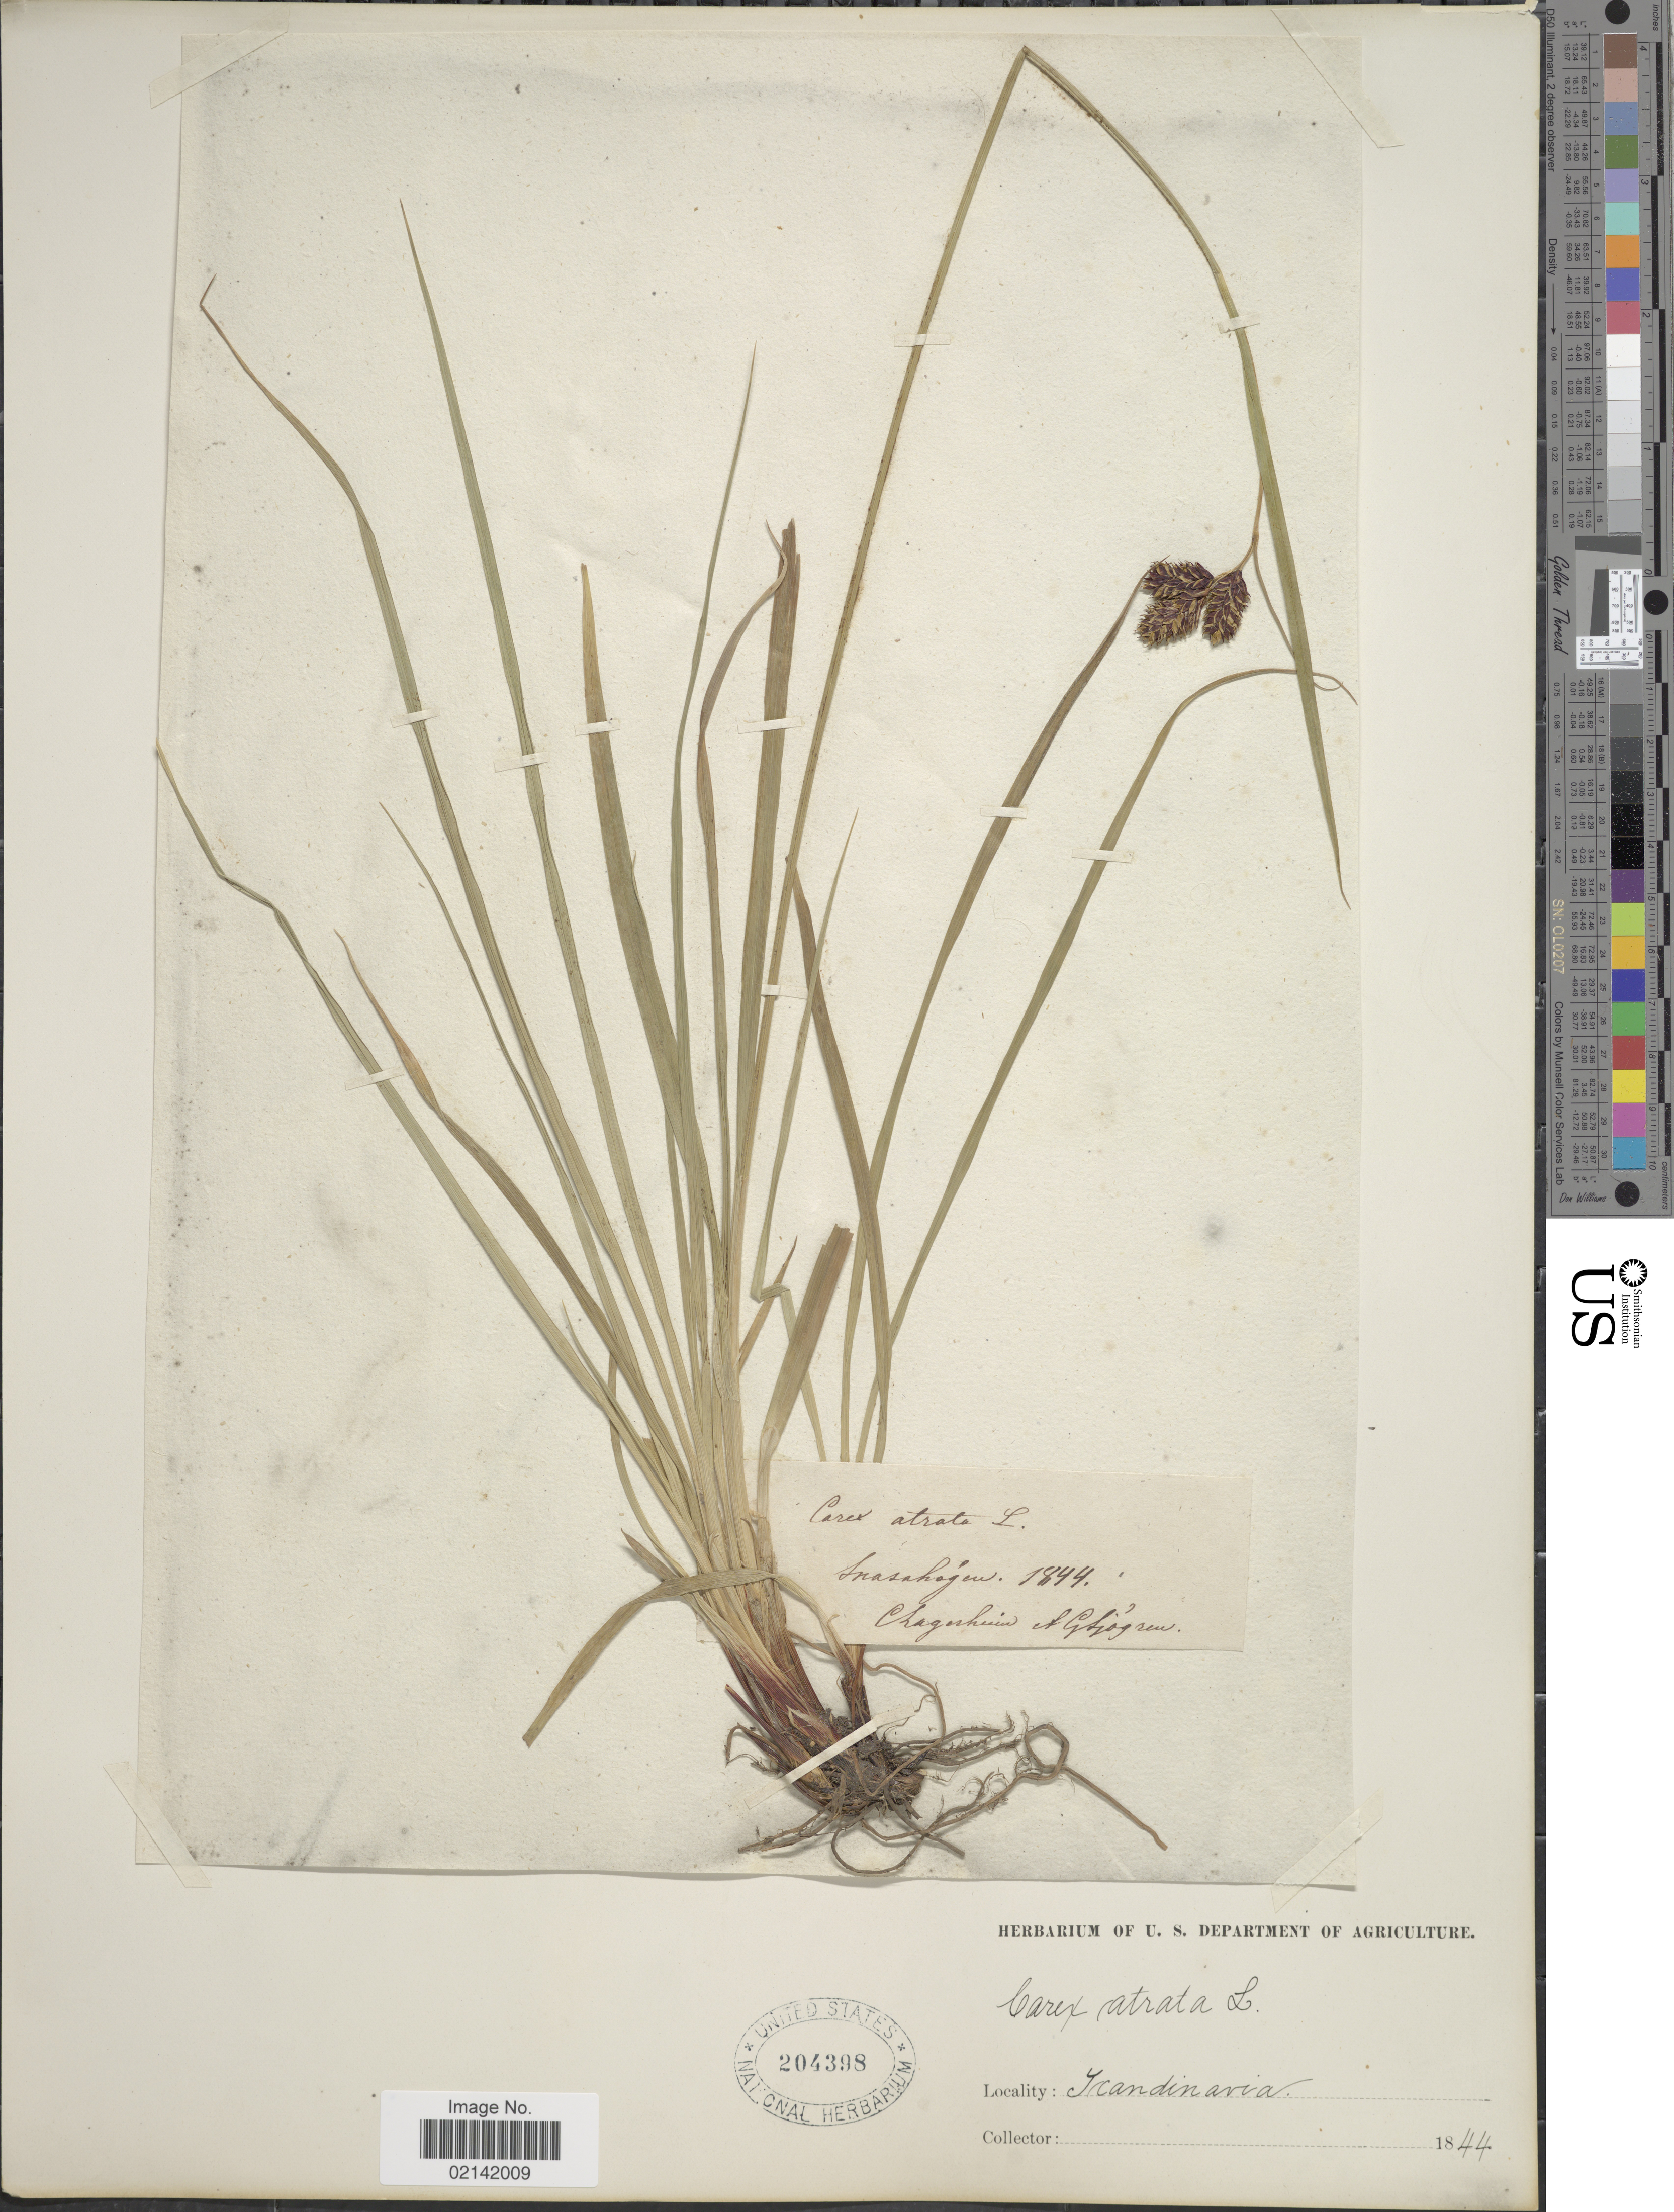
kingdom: Plantae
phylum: Tracheophyta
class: Liliopsida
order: Poales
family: Cyperaceae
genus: Carex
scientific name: Carex atrata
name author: L.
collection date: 1844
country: Sweden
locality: Scandinavia, Snasahogen.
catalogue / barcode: US 204398